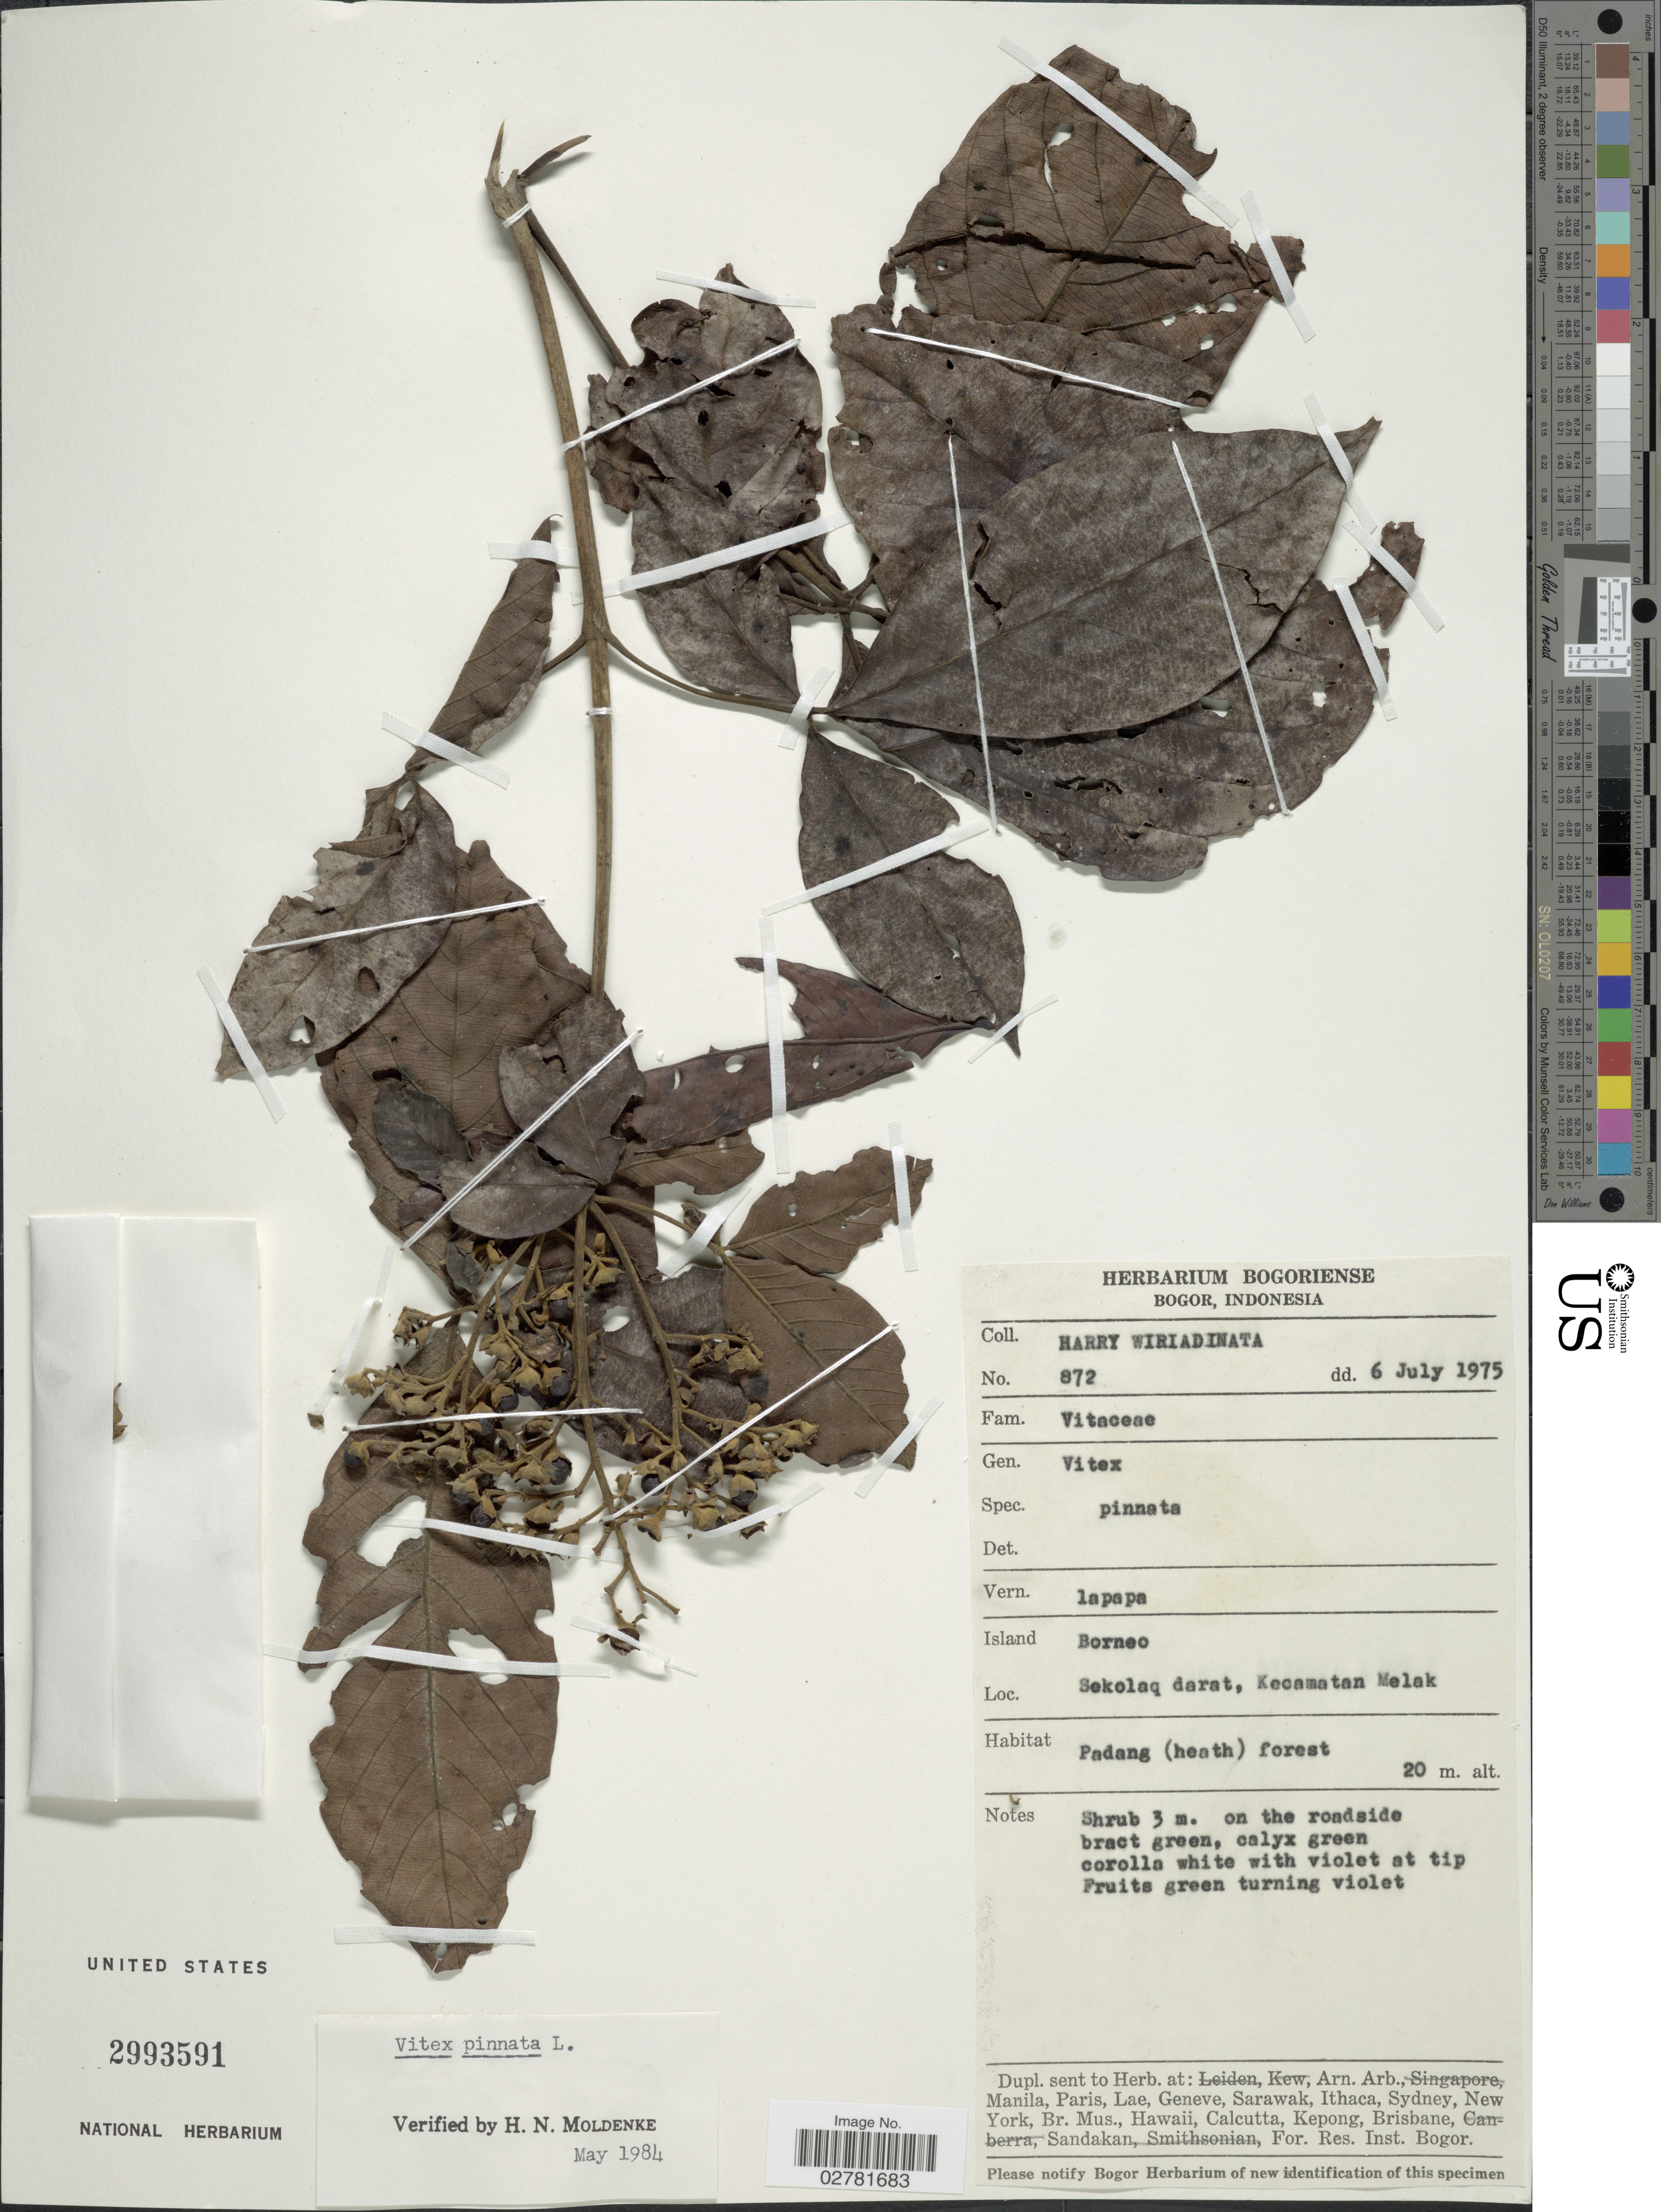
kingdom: Plantae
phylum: Tracheophyta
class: Magnoliopsida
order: Lamiales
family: Lamiaceae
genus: Vitex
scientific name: Vitex pinnata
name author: L.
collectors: H. Wiriadinata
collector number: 872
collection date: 1975-07-06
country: Indonesia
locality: Island Borneo. Sekolaq darat, Kecamatan Melak.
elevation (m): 20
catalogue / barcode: US 2993591